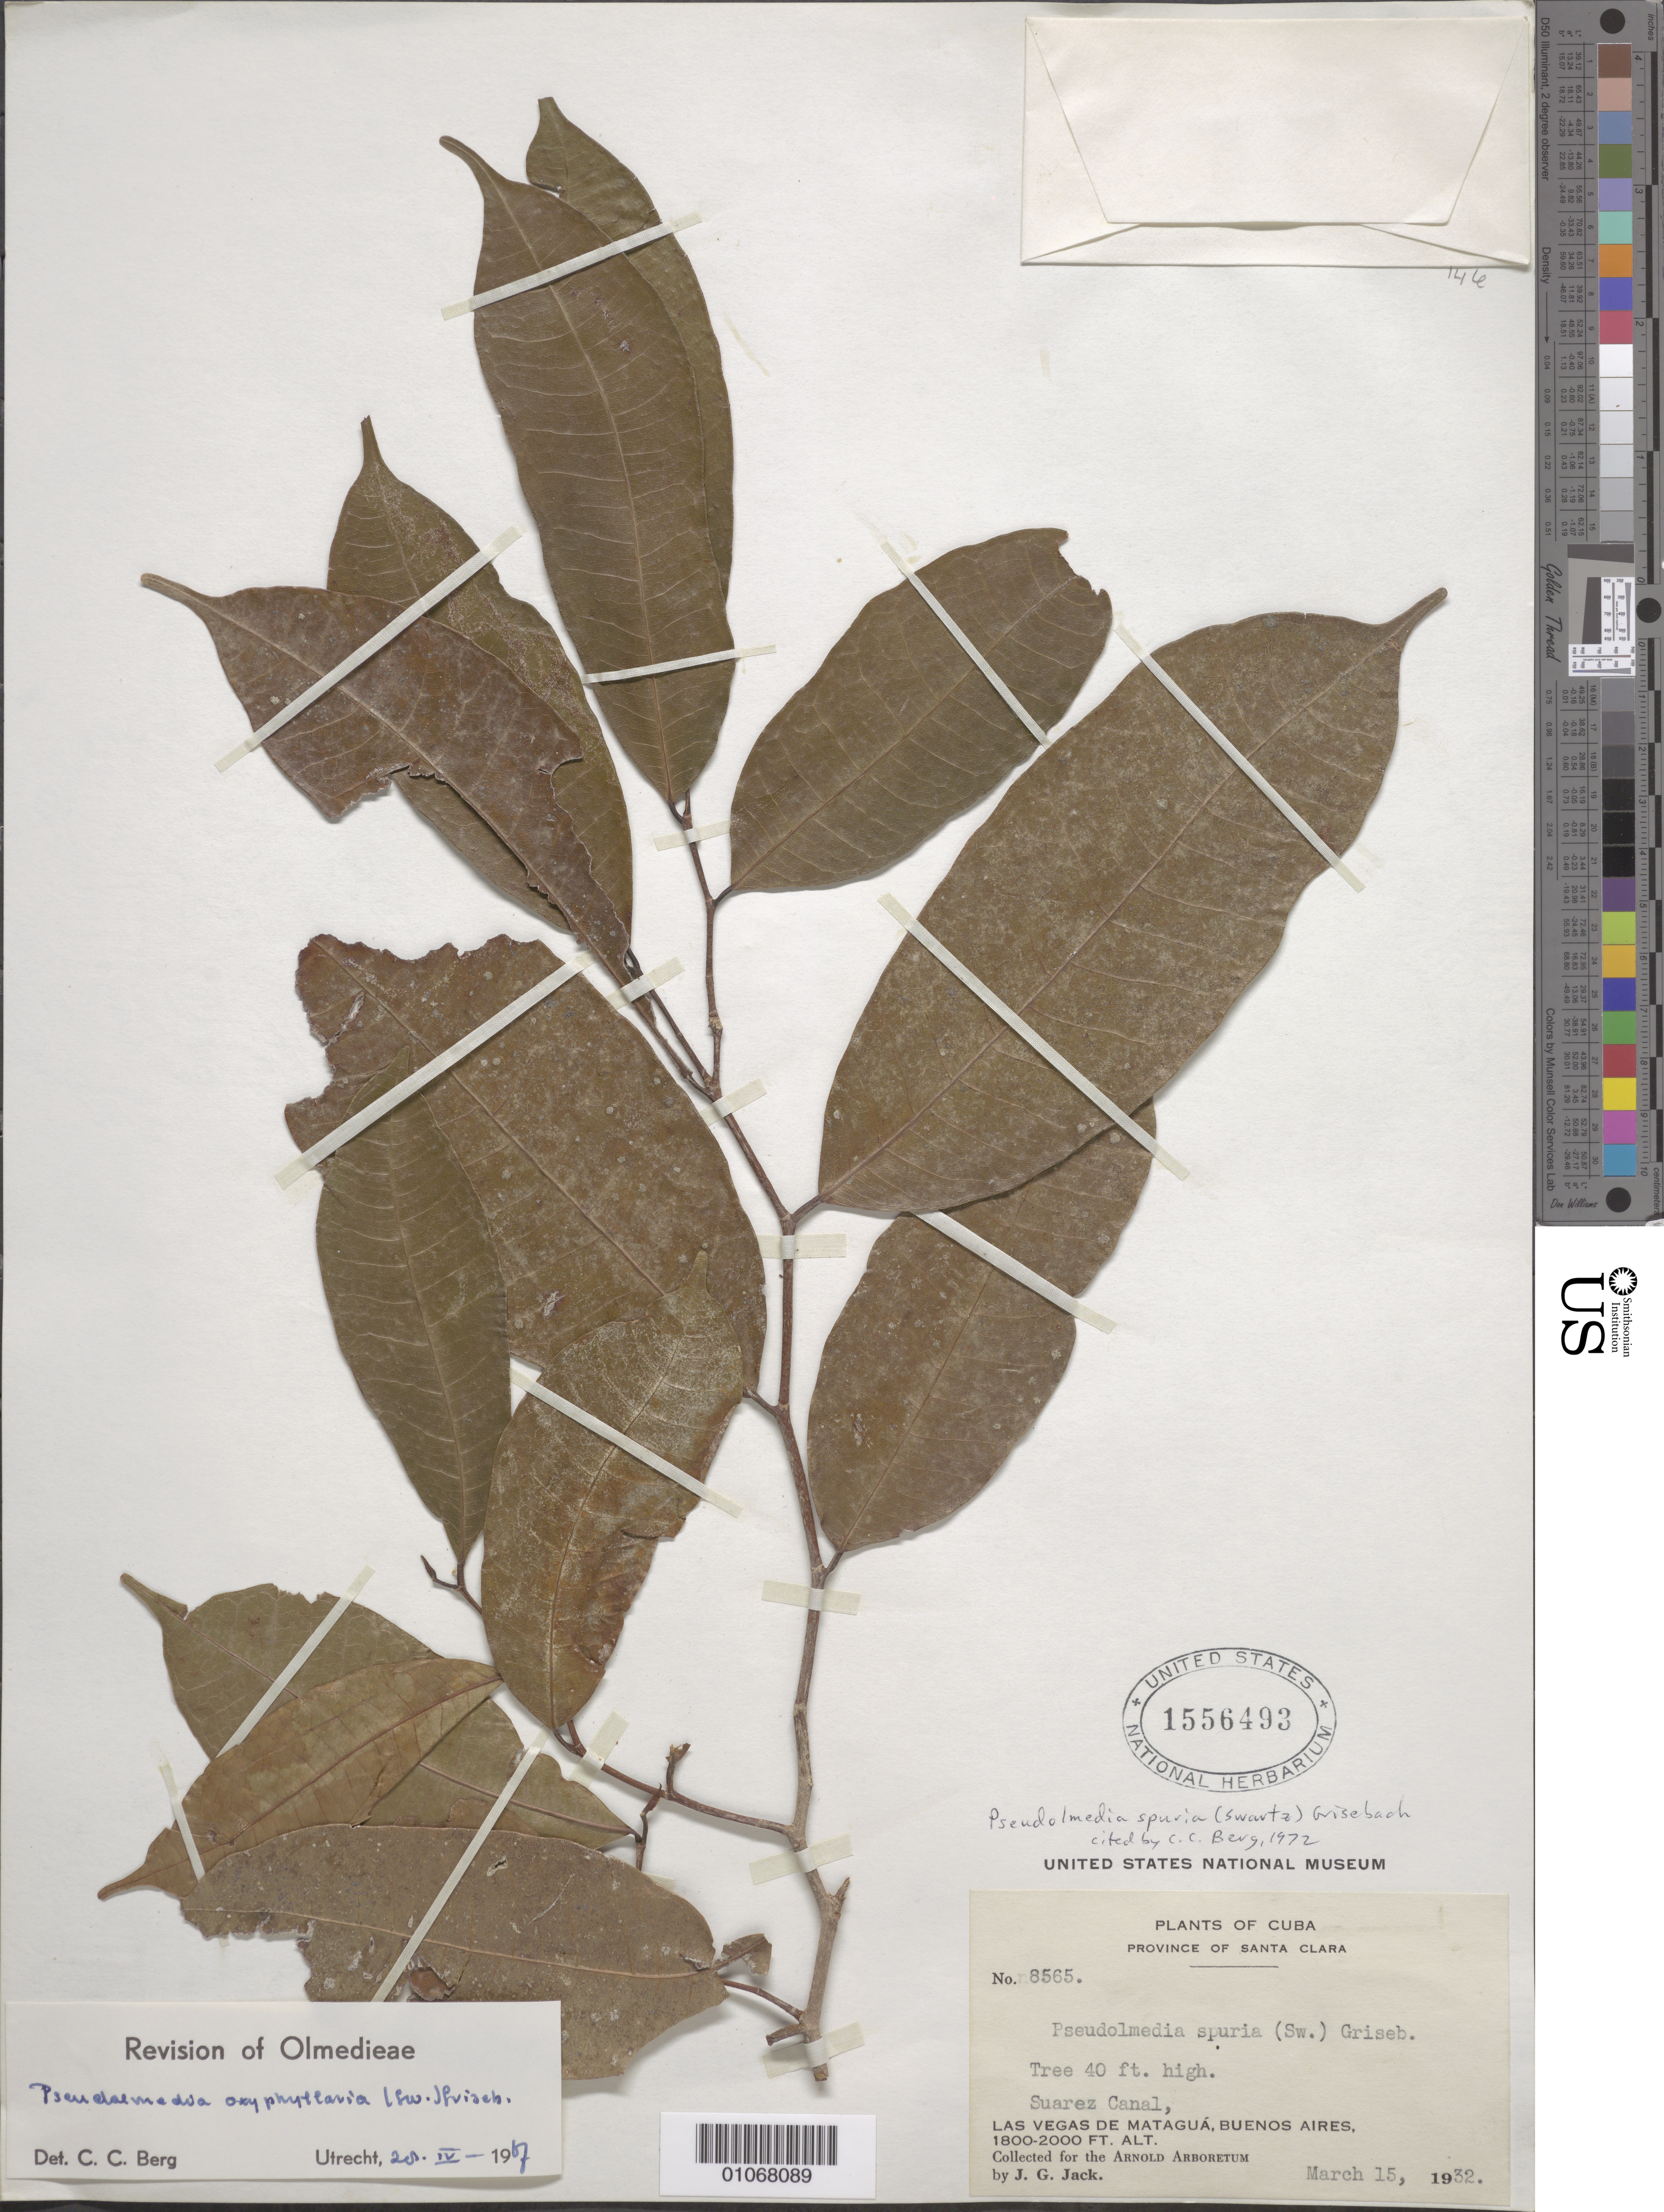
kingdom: Plantae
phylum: Tracheophyta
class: Magnoliopsida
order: Rosales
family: Moraceae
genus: Pseudolmedia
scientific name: Pseudolmedia spuria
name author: (Sw.) Griseb.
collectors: J. G. Jack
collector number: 8565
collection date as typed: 15 Mar 1932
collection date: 1932-03-15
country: Cuba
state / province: La Habana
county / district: Santiago de las Vegas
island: Cuba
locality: Las Vegas de Matagua, Buenos Aires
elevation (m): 549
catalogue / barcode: US 1556493